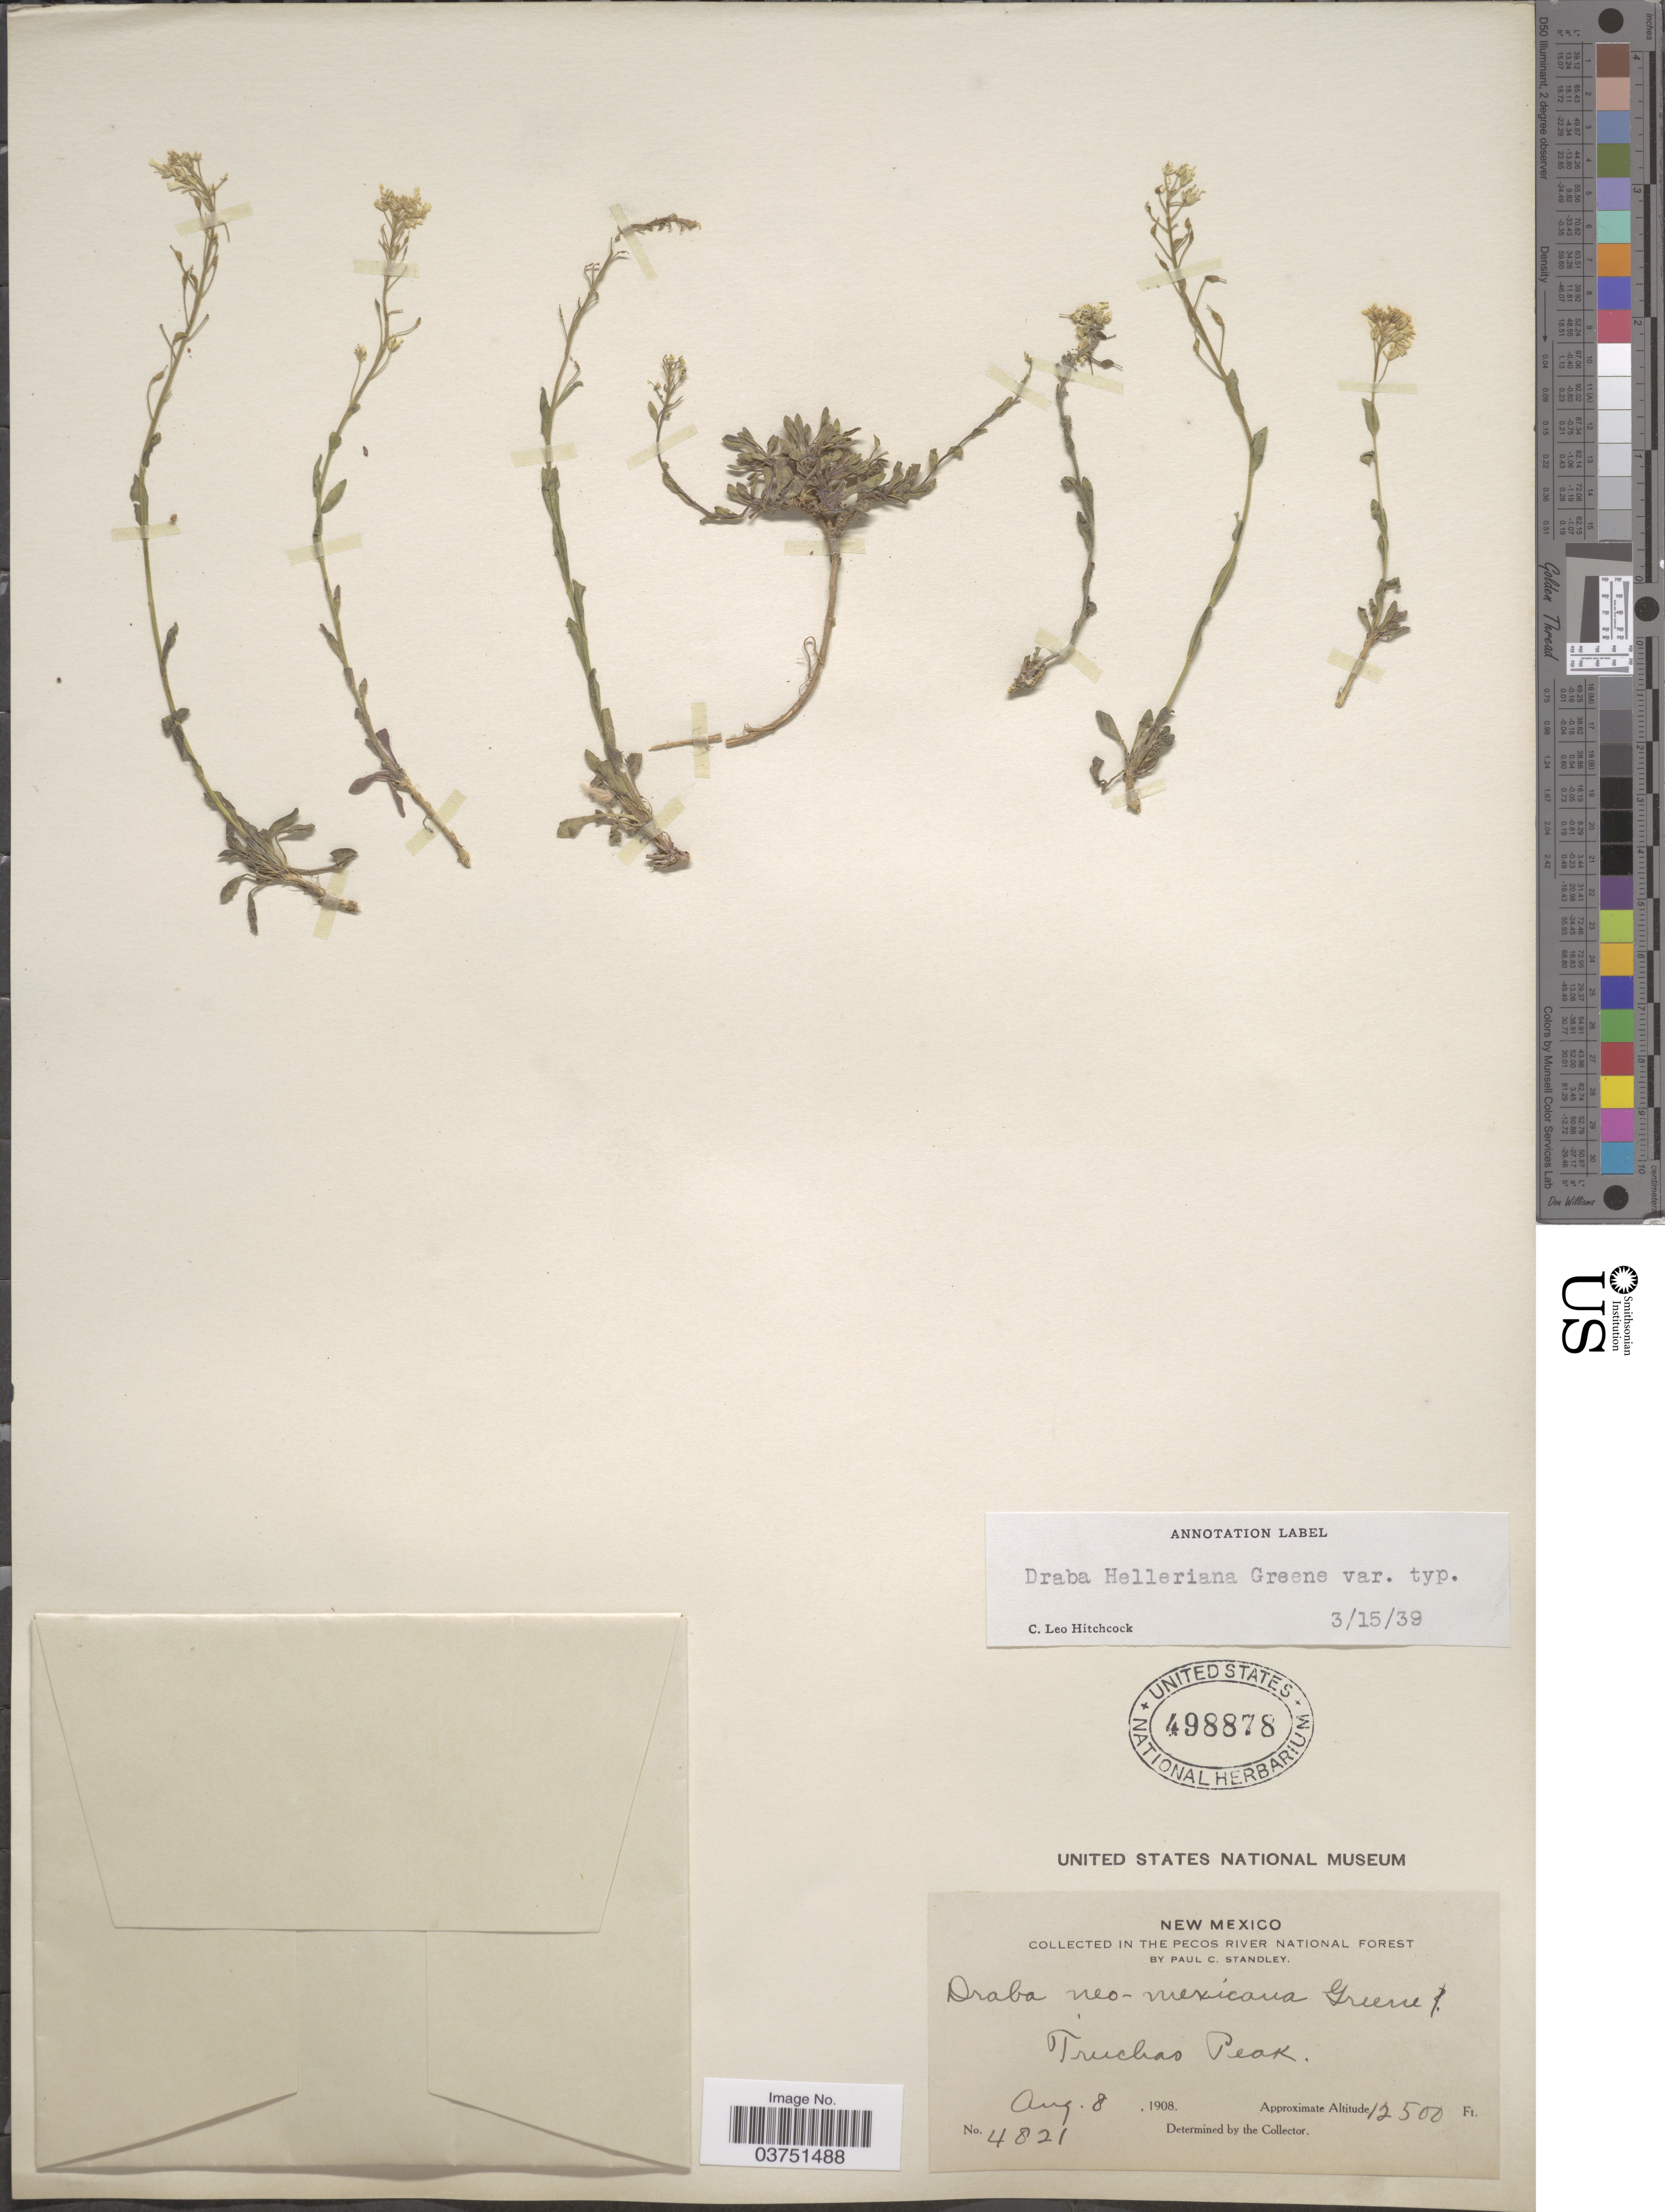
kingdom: Plantae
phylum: Tracheophyta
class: Magnoliopsida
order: Brassicales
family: Brassicaceae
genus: Draba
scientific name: Draba helleriana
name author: Greene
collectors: P. C. Standley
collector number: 4821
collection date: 1908-08-08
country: United States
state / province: New Mexico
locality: The Pecos River National Forest, Truchas Peak.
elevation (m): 3810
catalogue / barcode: US 498878